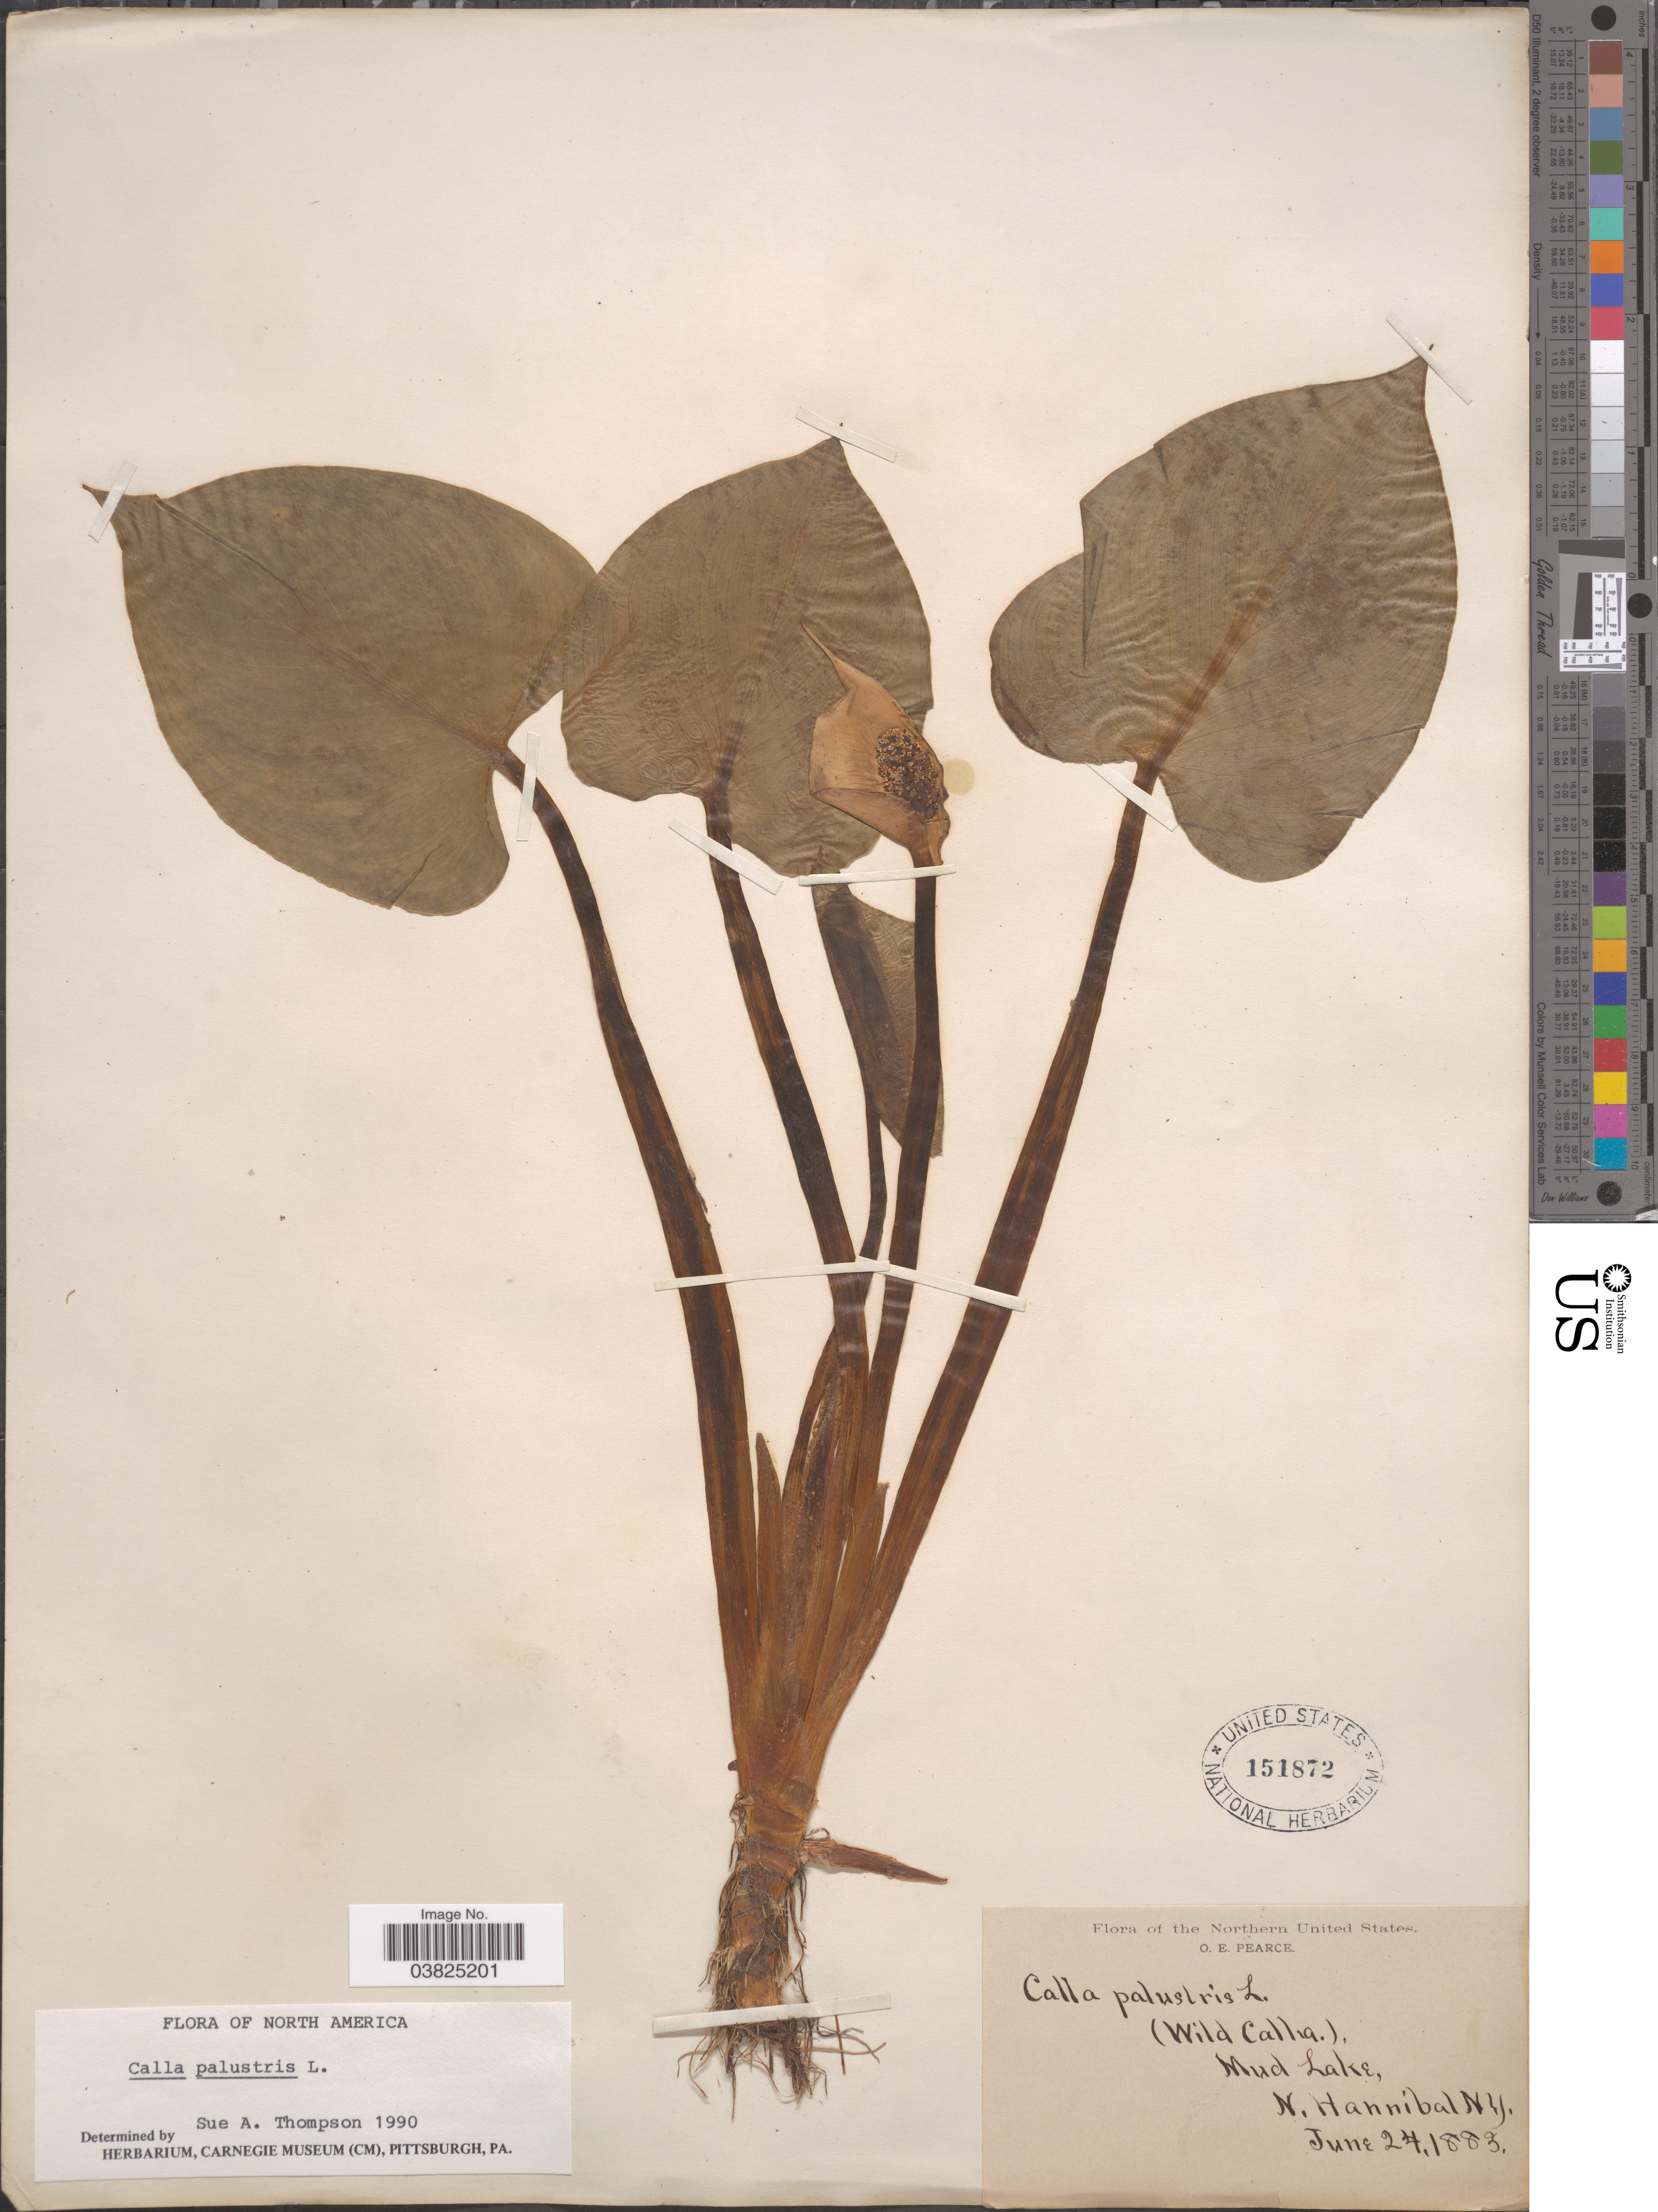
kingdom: Plantae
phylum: Tracheophyta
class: Liliopsida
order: Alismatales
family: Araceae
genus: Calla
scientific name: Calla palustris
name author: L.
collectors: O. E. Pearce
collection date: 1883-06-24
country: United States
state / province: New York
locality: The Northern United States. Mud Lake, N. Hannibal.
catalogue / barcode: US 151872